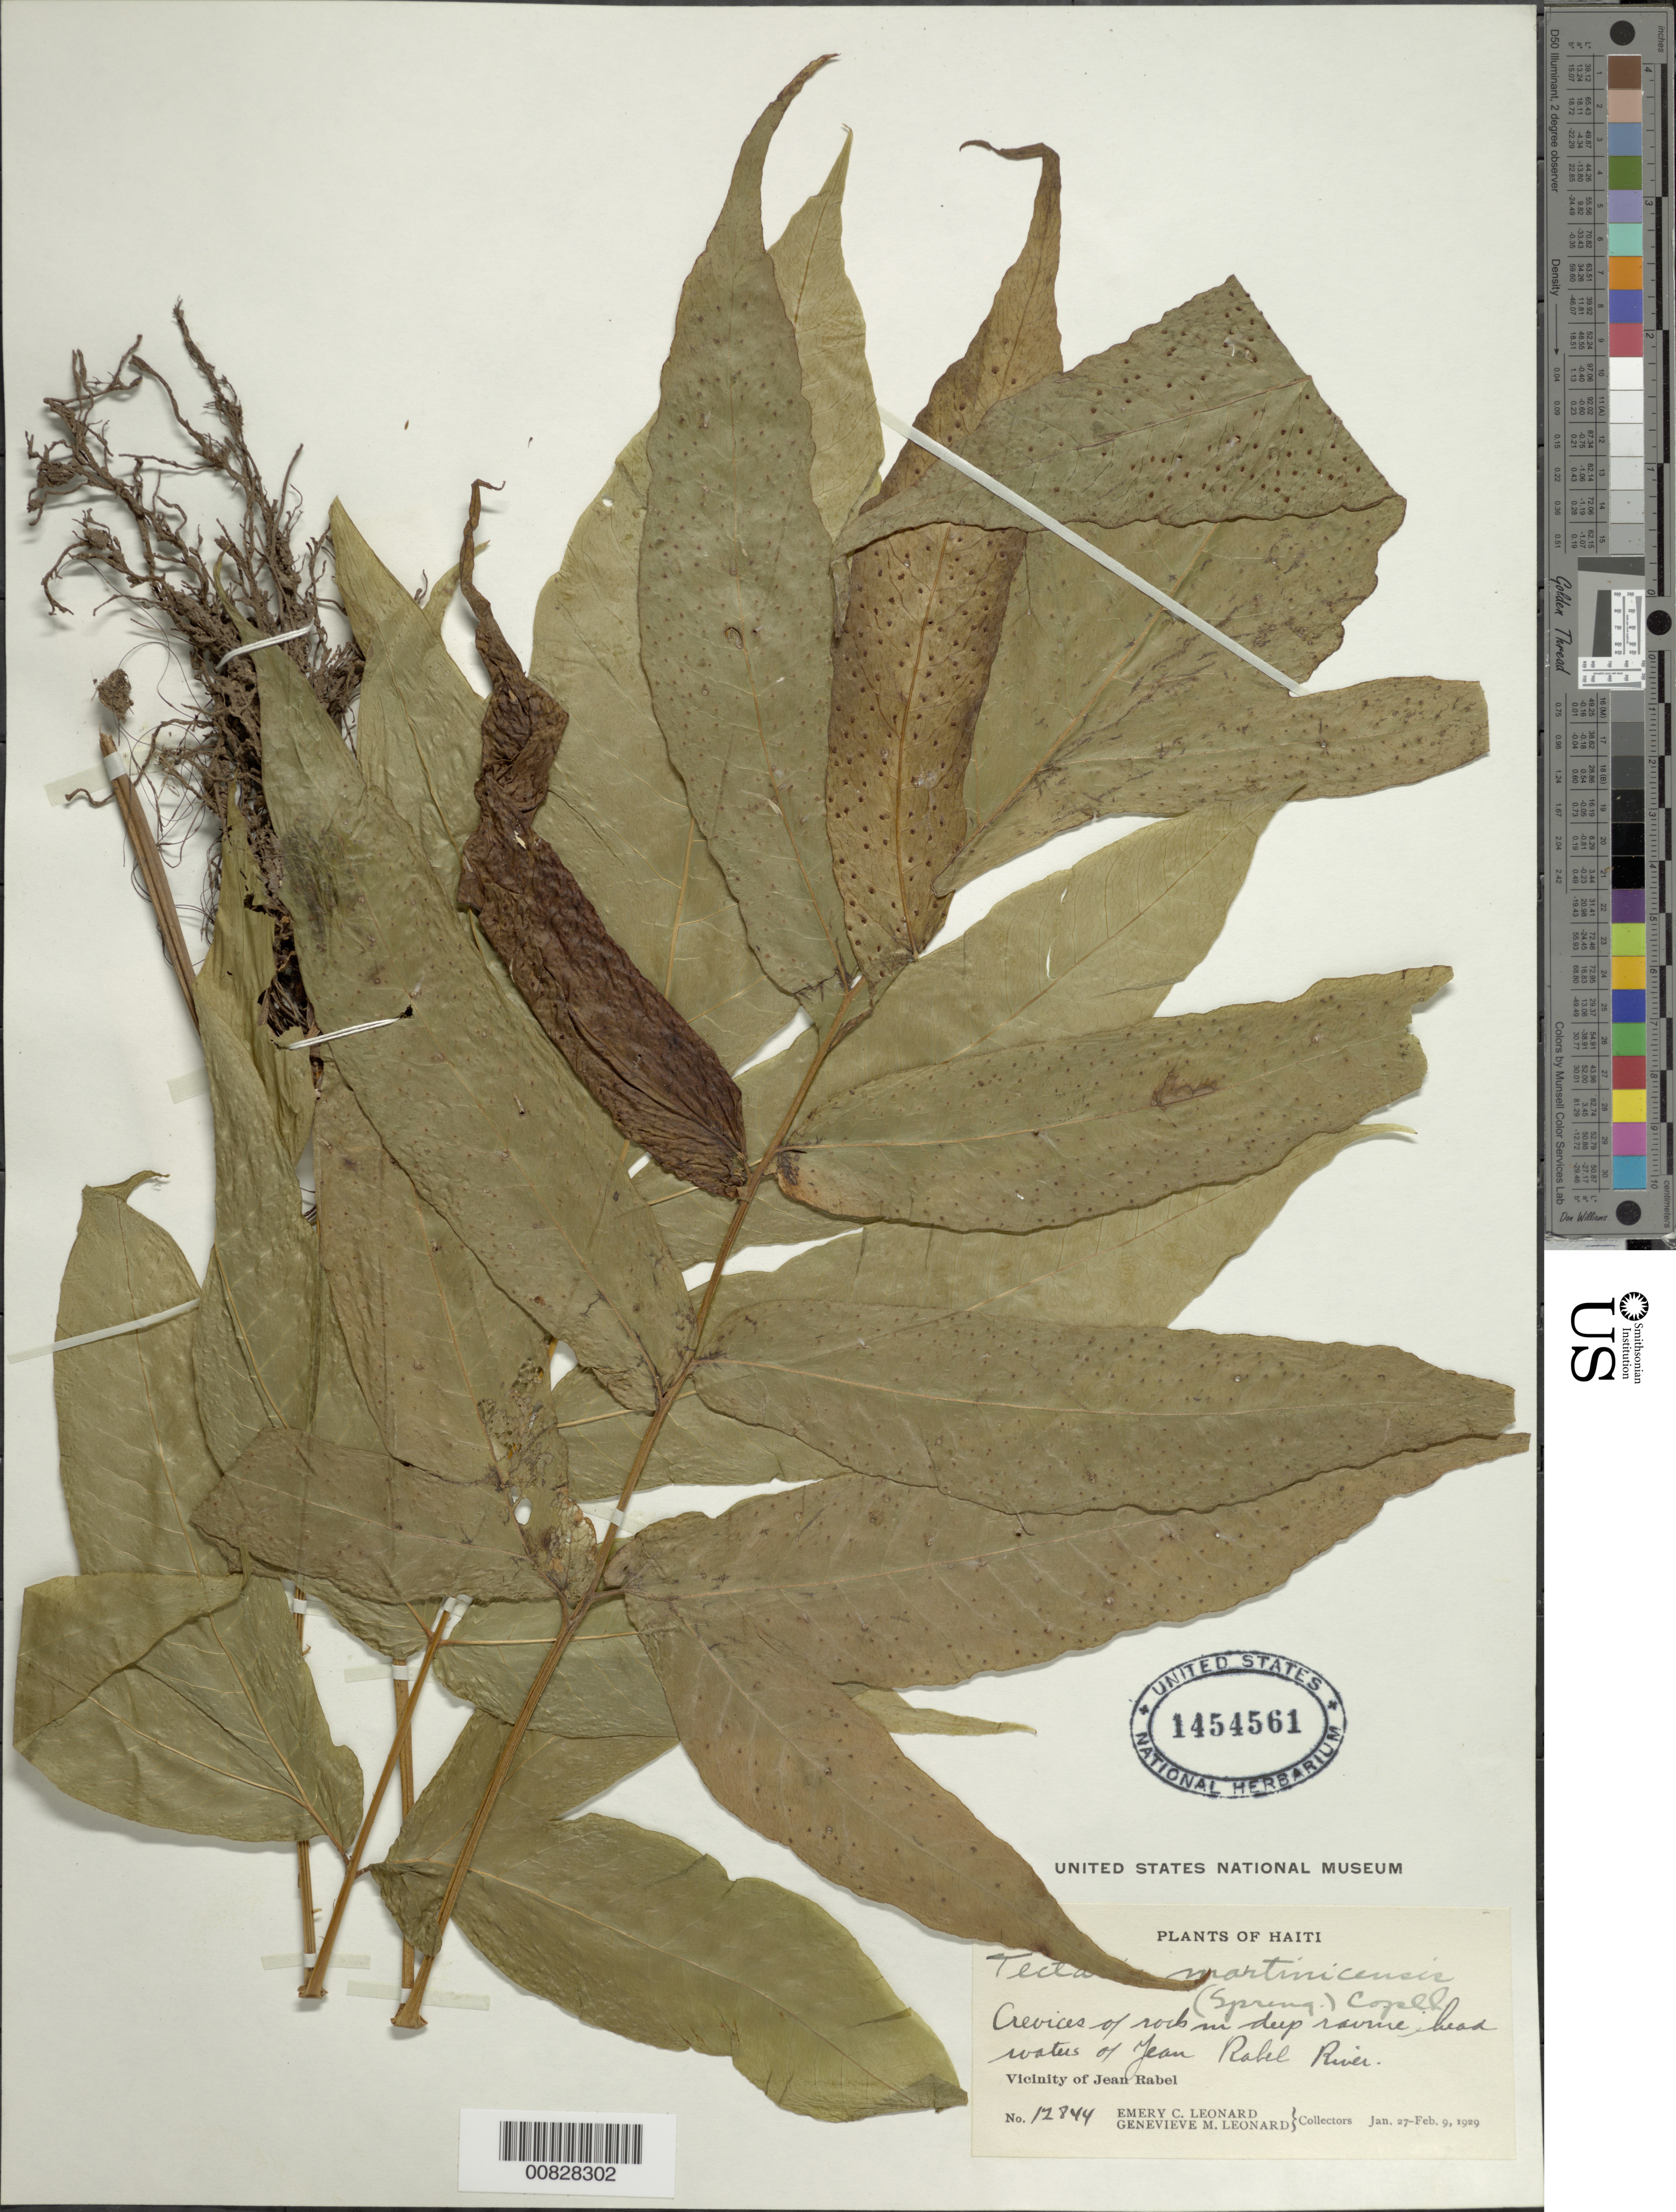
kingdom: Plantae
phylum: Tracheophyta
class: Polypodiopsida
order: Polypodiales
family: Tectariaceae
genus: Tectaria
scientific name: Tectaria incisa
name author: Cav.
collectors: E. C. Leonard & G. M. Leonard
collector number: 12844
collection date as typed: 27 Jan 1929 to 09 Feb 1929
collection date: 1929-01-27/1929-02-09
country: Haiti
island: Hispaniola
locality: Jean Rabel vicinity; headwaters of Jean Rabel R.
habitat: Crevices of rock in deep ravine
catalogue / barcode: US 1454561